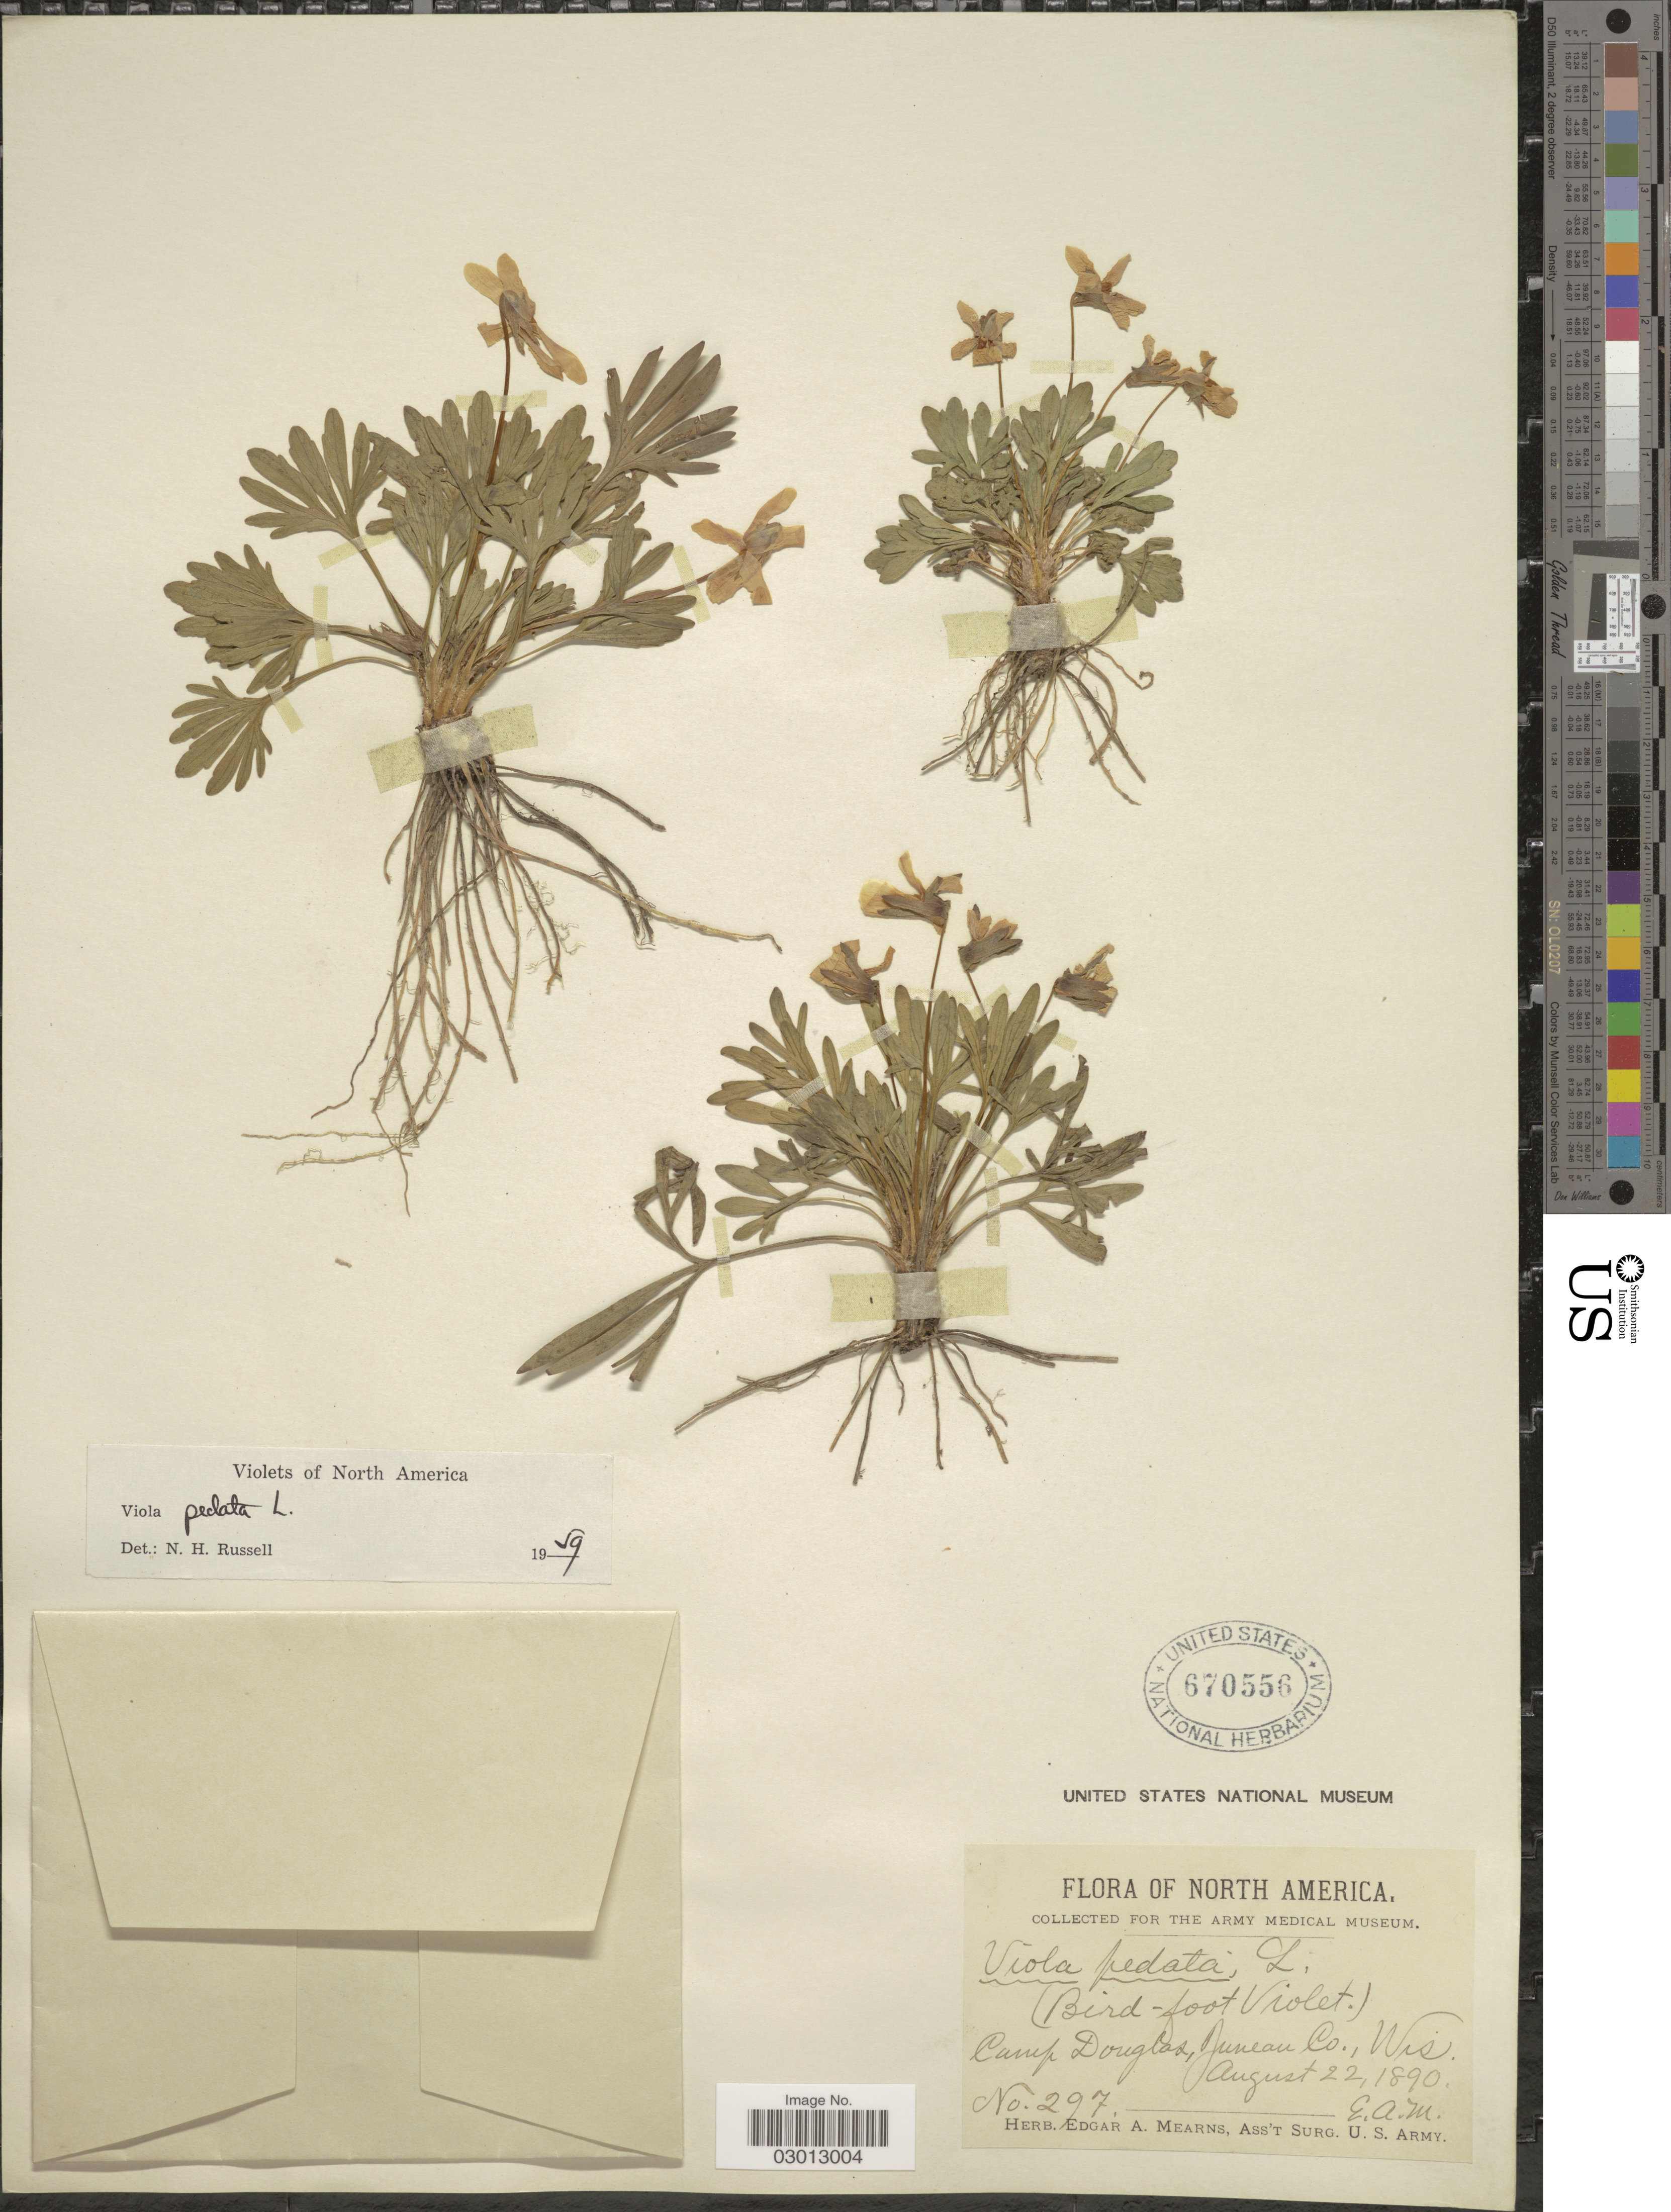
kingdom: Plantae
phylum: Tracheophyta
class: Magnoliopsida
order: Malpighiales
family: Violaceae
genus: Viola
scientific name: Viola pedata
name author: L.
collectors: E. A. Mearns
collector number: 297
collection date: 1890-08-22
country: United States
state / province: Wisconsin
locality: Camp Douglas, Juneau Co.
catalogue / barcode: US 670556